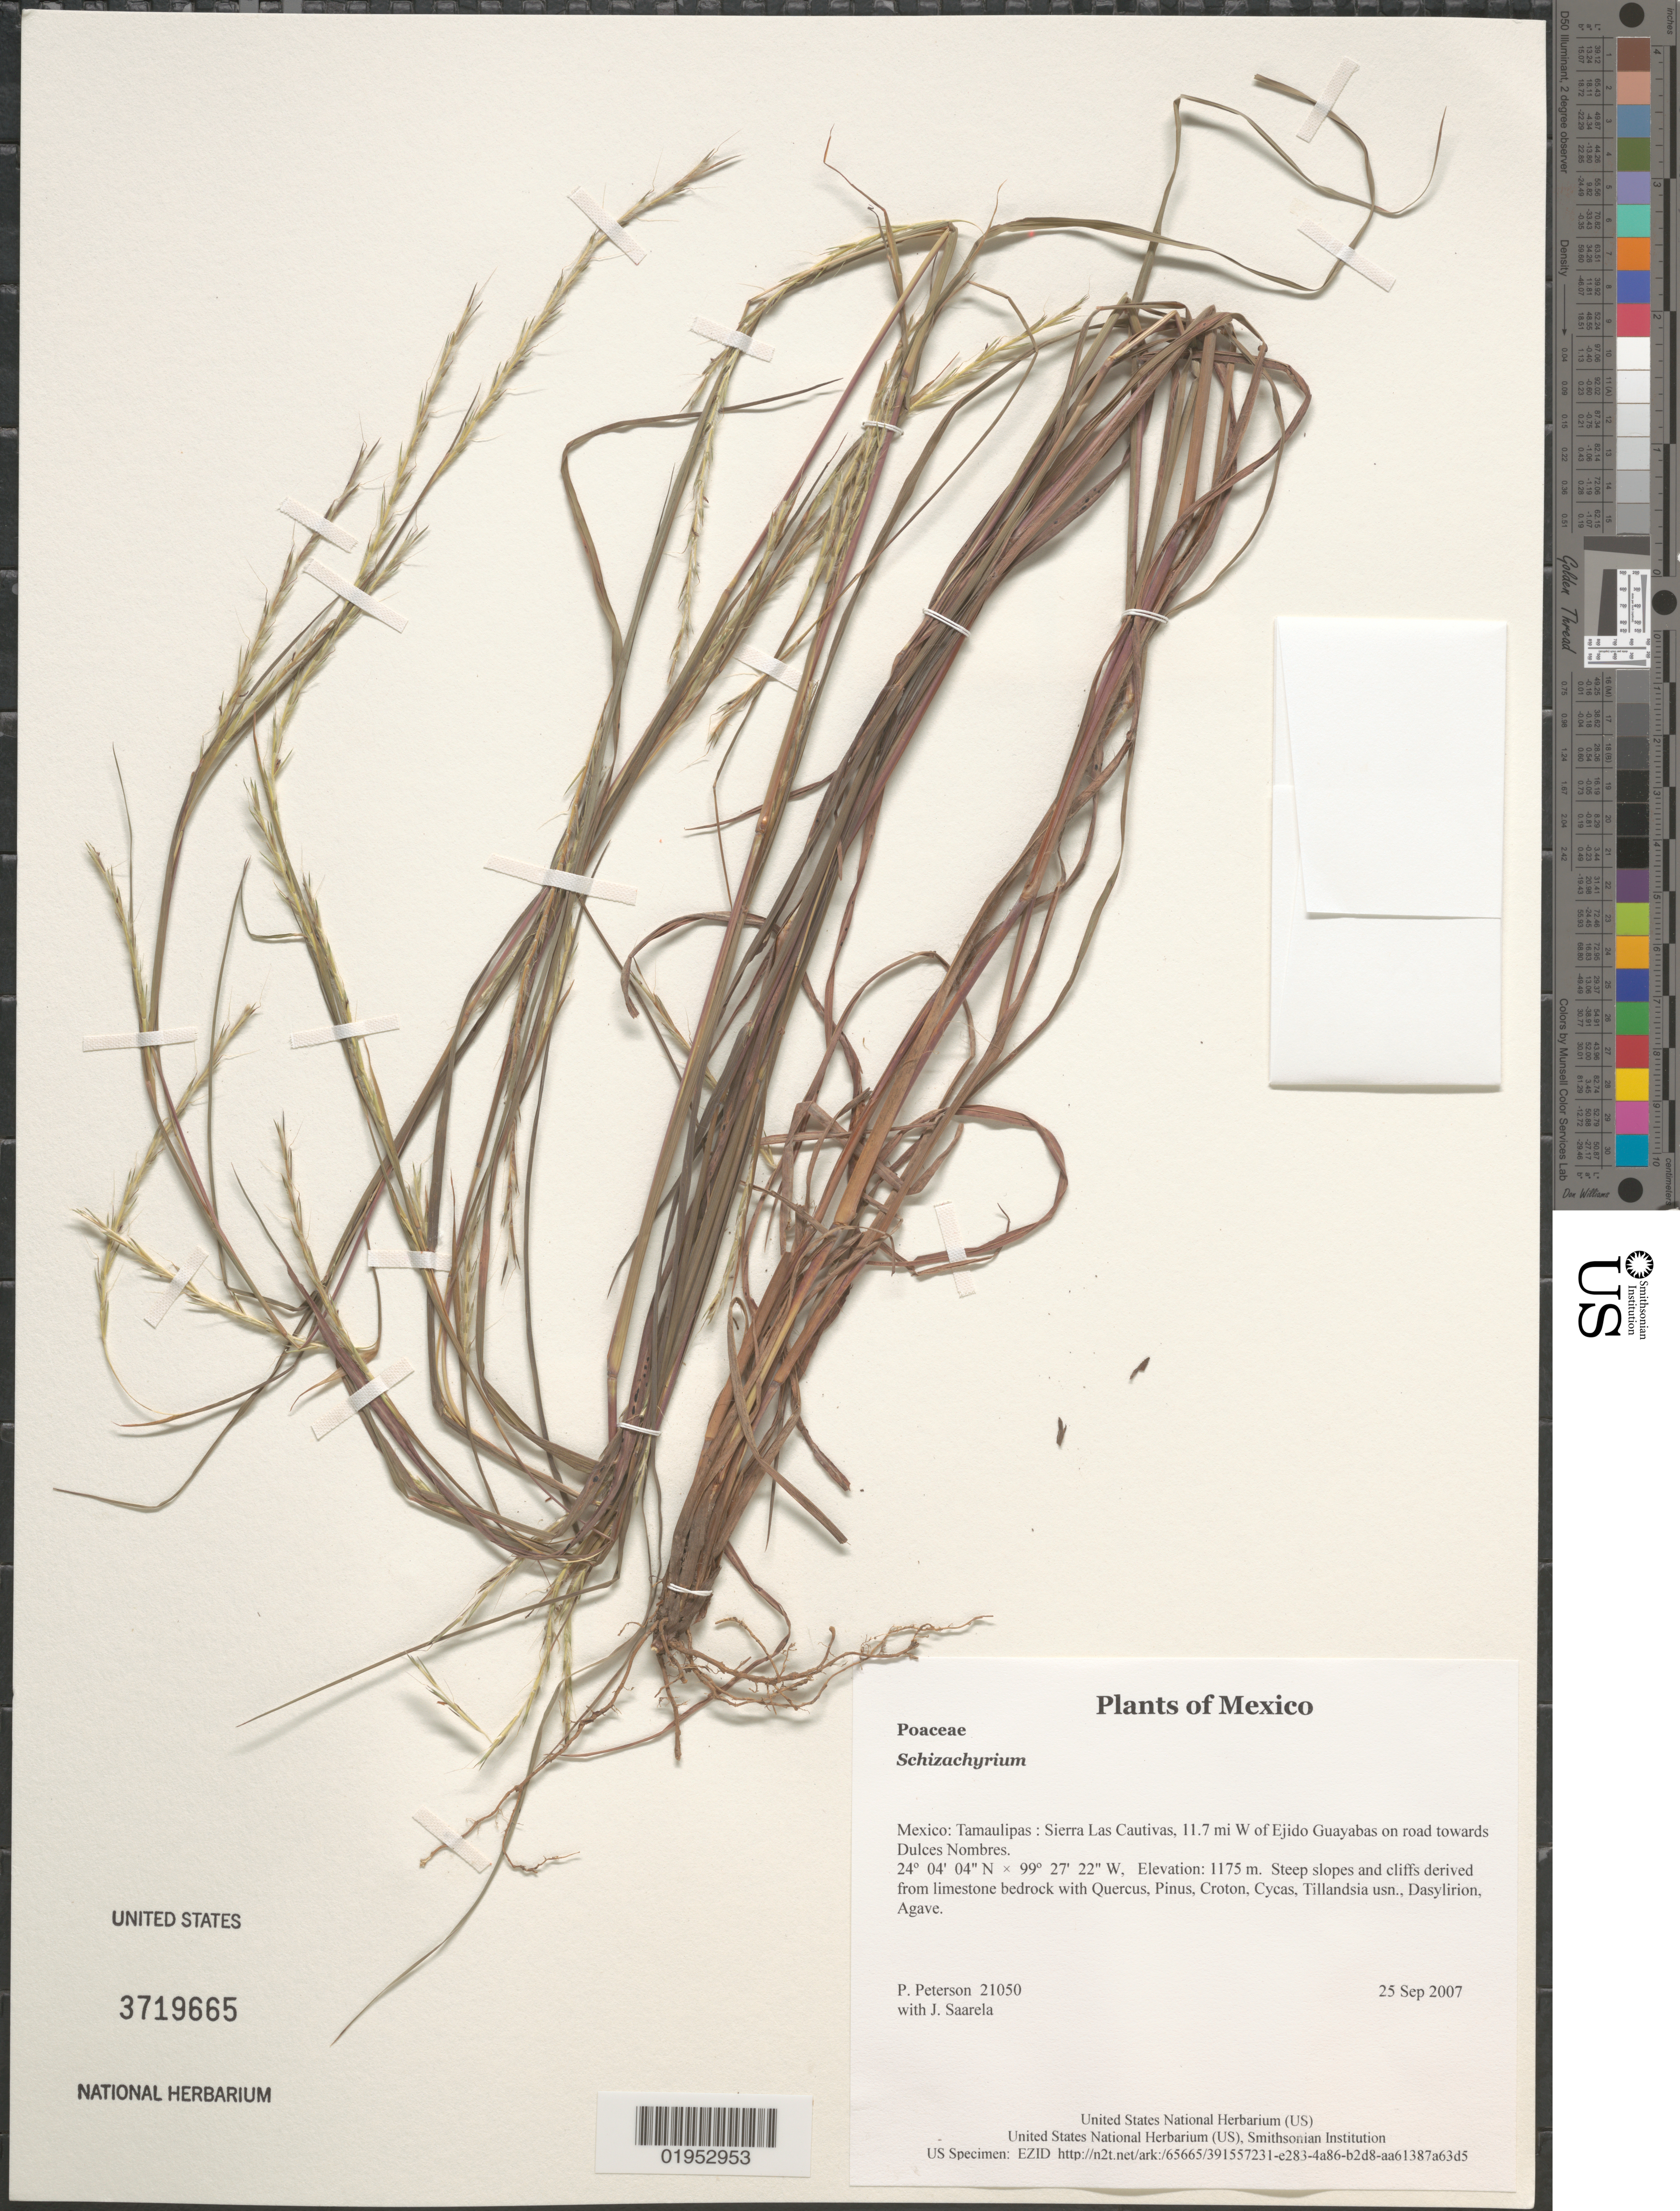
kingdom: Plantae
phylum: Tracheophyta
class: Liliopsida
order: Poales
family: Poaceae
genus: Schizachyrium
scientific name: Schizachyrium sp.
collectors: P. M. Peterson & J. Saarela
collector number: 21050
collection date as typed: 25 Sep 2007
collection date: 2007-09-25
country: Mexico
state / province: Tamaulipas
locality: Sierra Las Cautivas, 11.7 mi W of Ejido Guayabas on road towards Dulces Nombres.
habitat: Steep slopes and cliffs derived from limestone bedrock with Quercus, Pinus, Croton, Cycas, Tillandsia usn., Dasylirion, Agave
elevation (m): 1175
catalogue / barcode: US 3719665